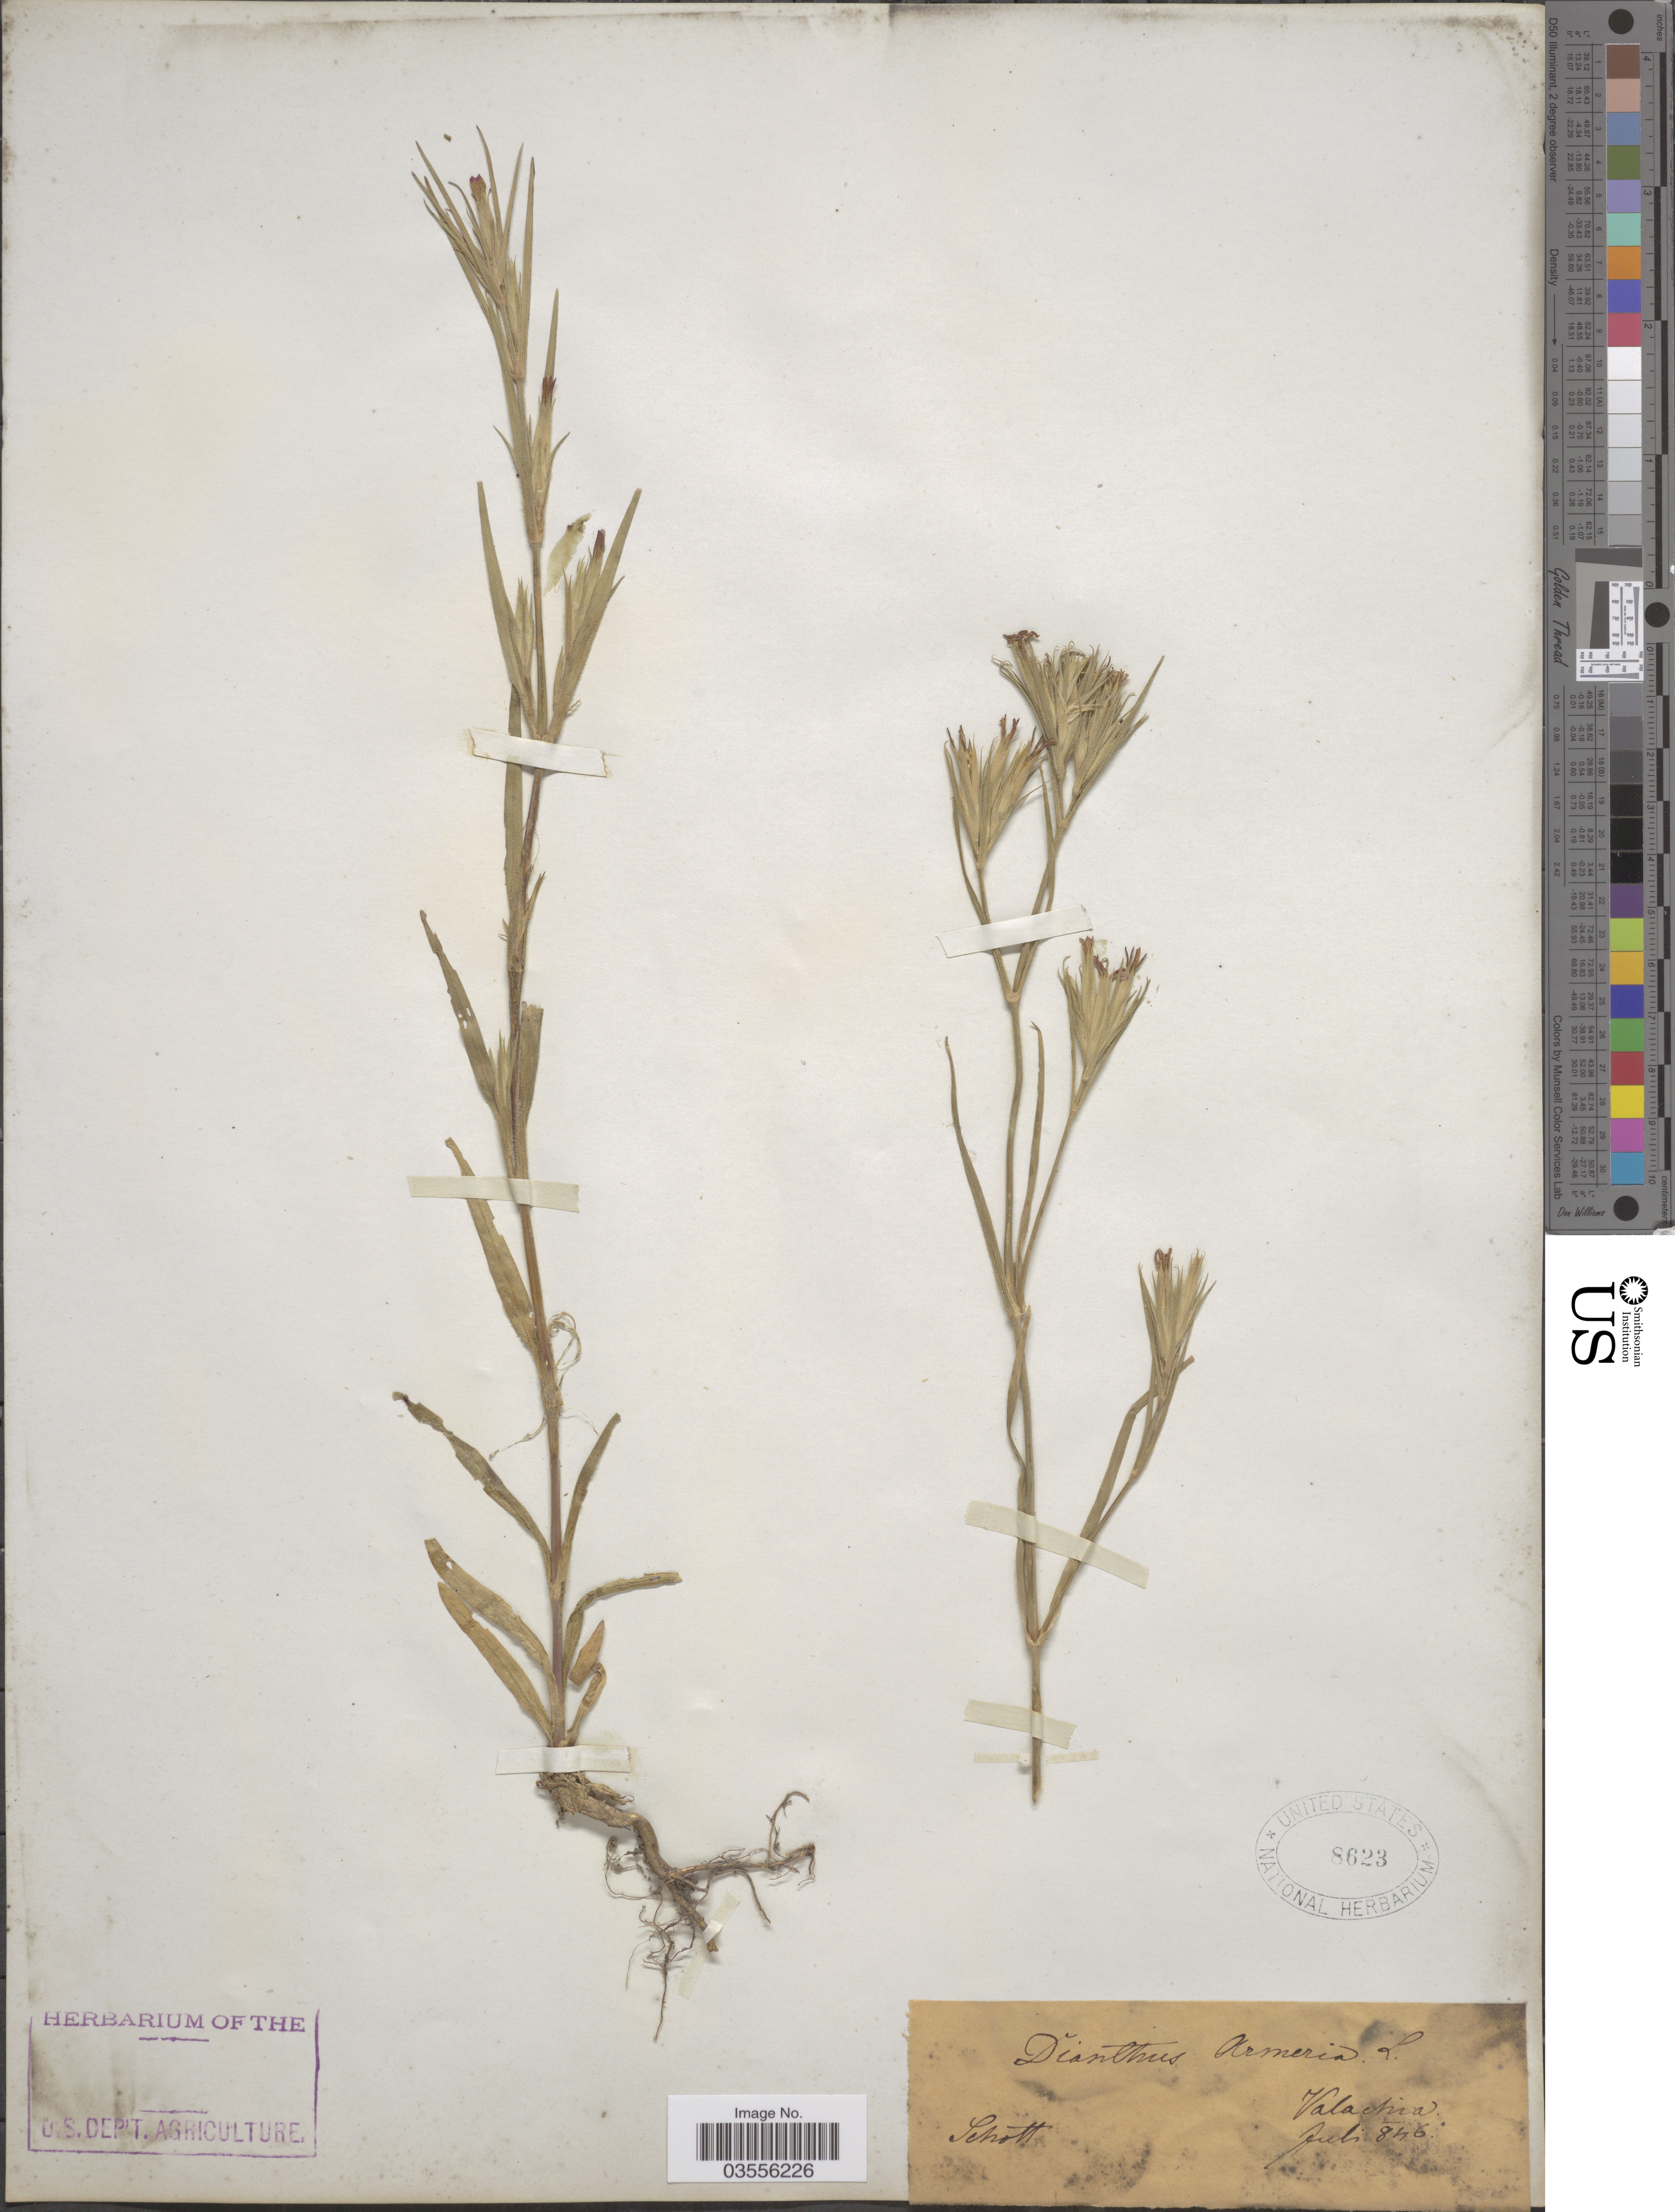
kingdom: Plantae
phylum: Tracheophyta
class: Magnoliopsida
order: Caryophyllales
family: Caryophyllaceae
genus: Dianthus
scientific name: Dianthus arenarius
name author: L.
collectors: Schott, --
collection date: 1946-07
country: Romania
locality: Valachia.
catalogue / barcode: US 8623